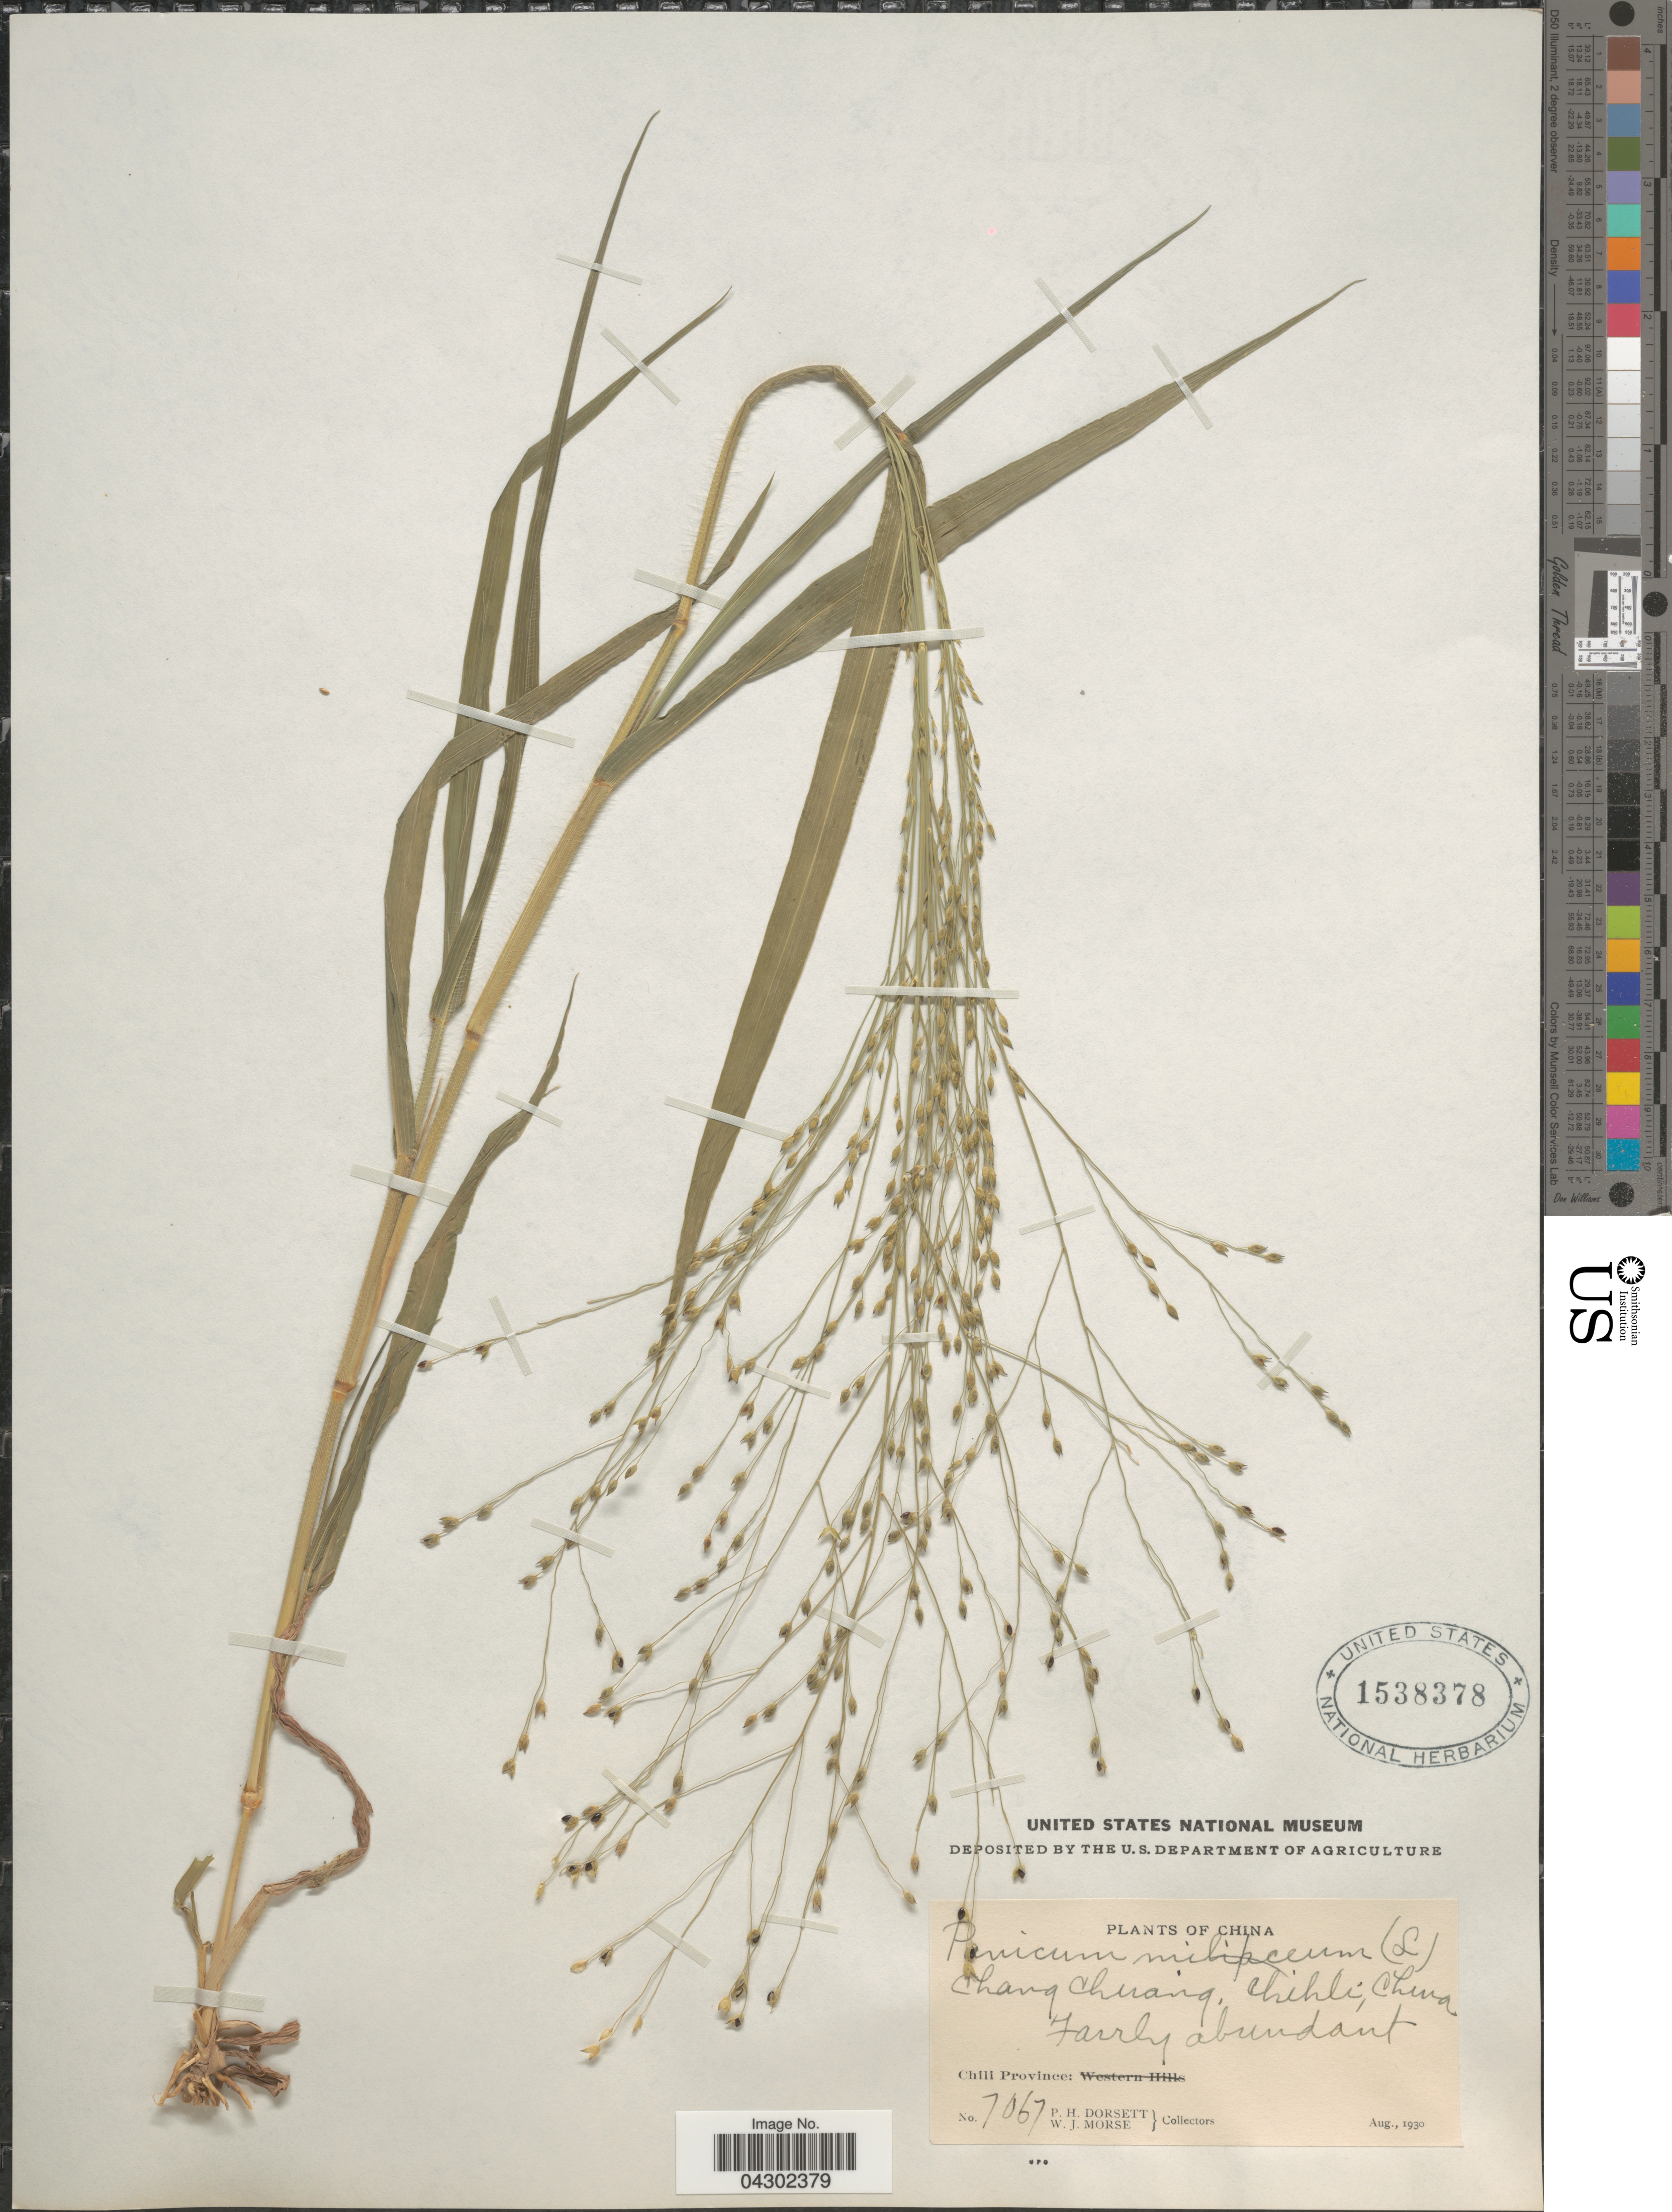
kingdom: Plantae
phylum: Tracheophyta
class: Liliopsida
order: Poales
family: Poaceae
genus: Panicum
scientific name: Panicum sp.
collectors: P. H. Dorsett & W. J. Morse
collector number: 7067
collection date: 1930-08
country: China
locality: Chang Chuang, Chihli. Chili Province.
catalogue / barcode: US 1538378